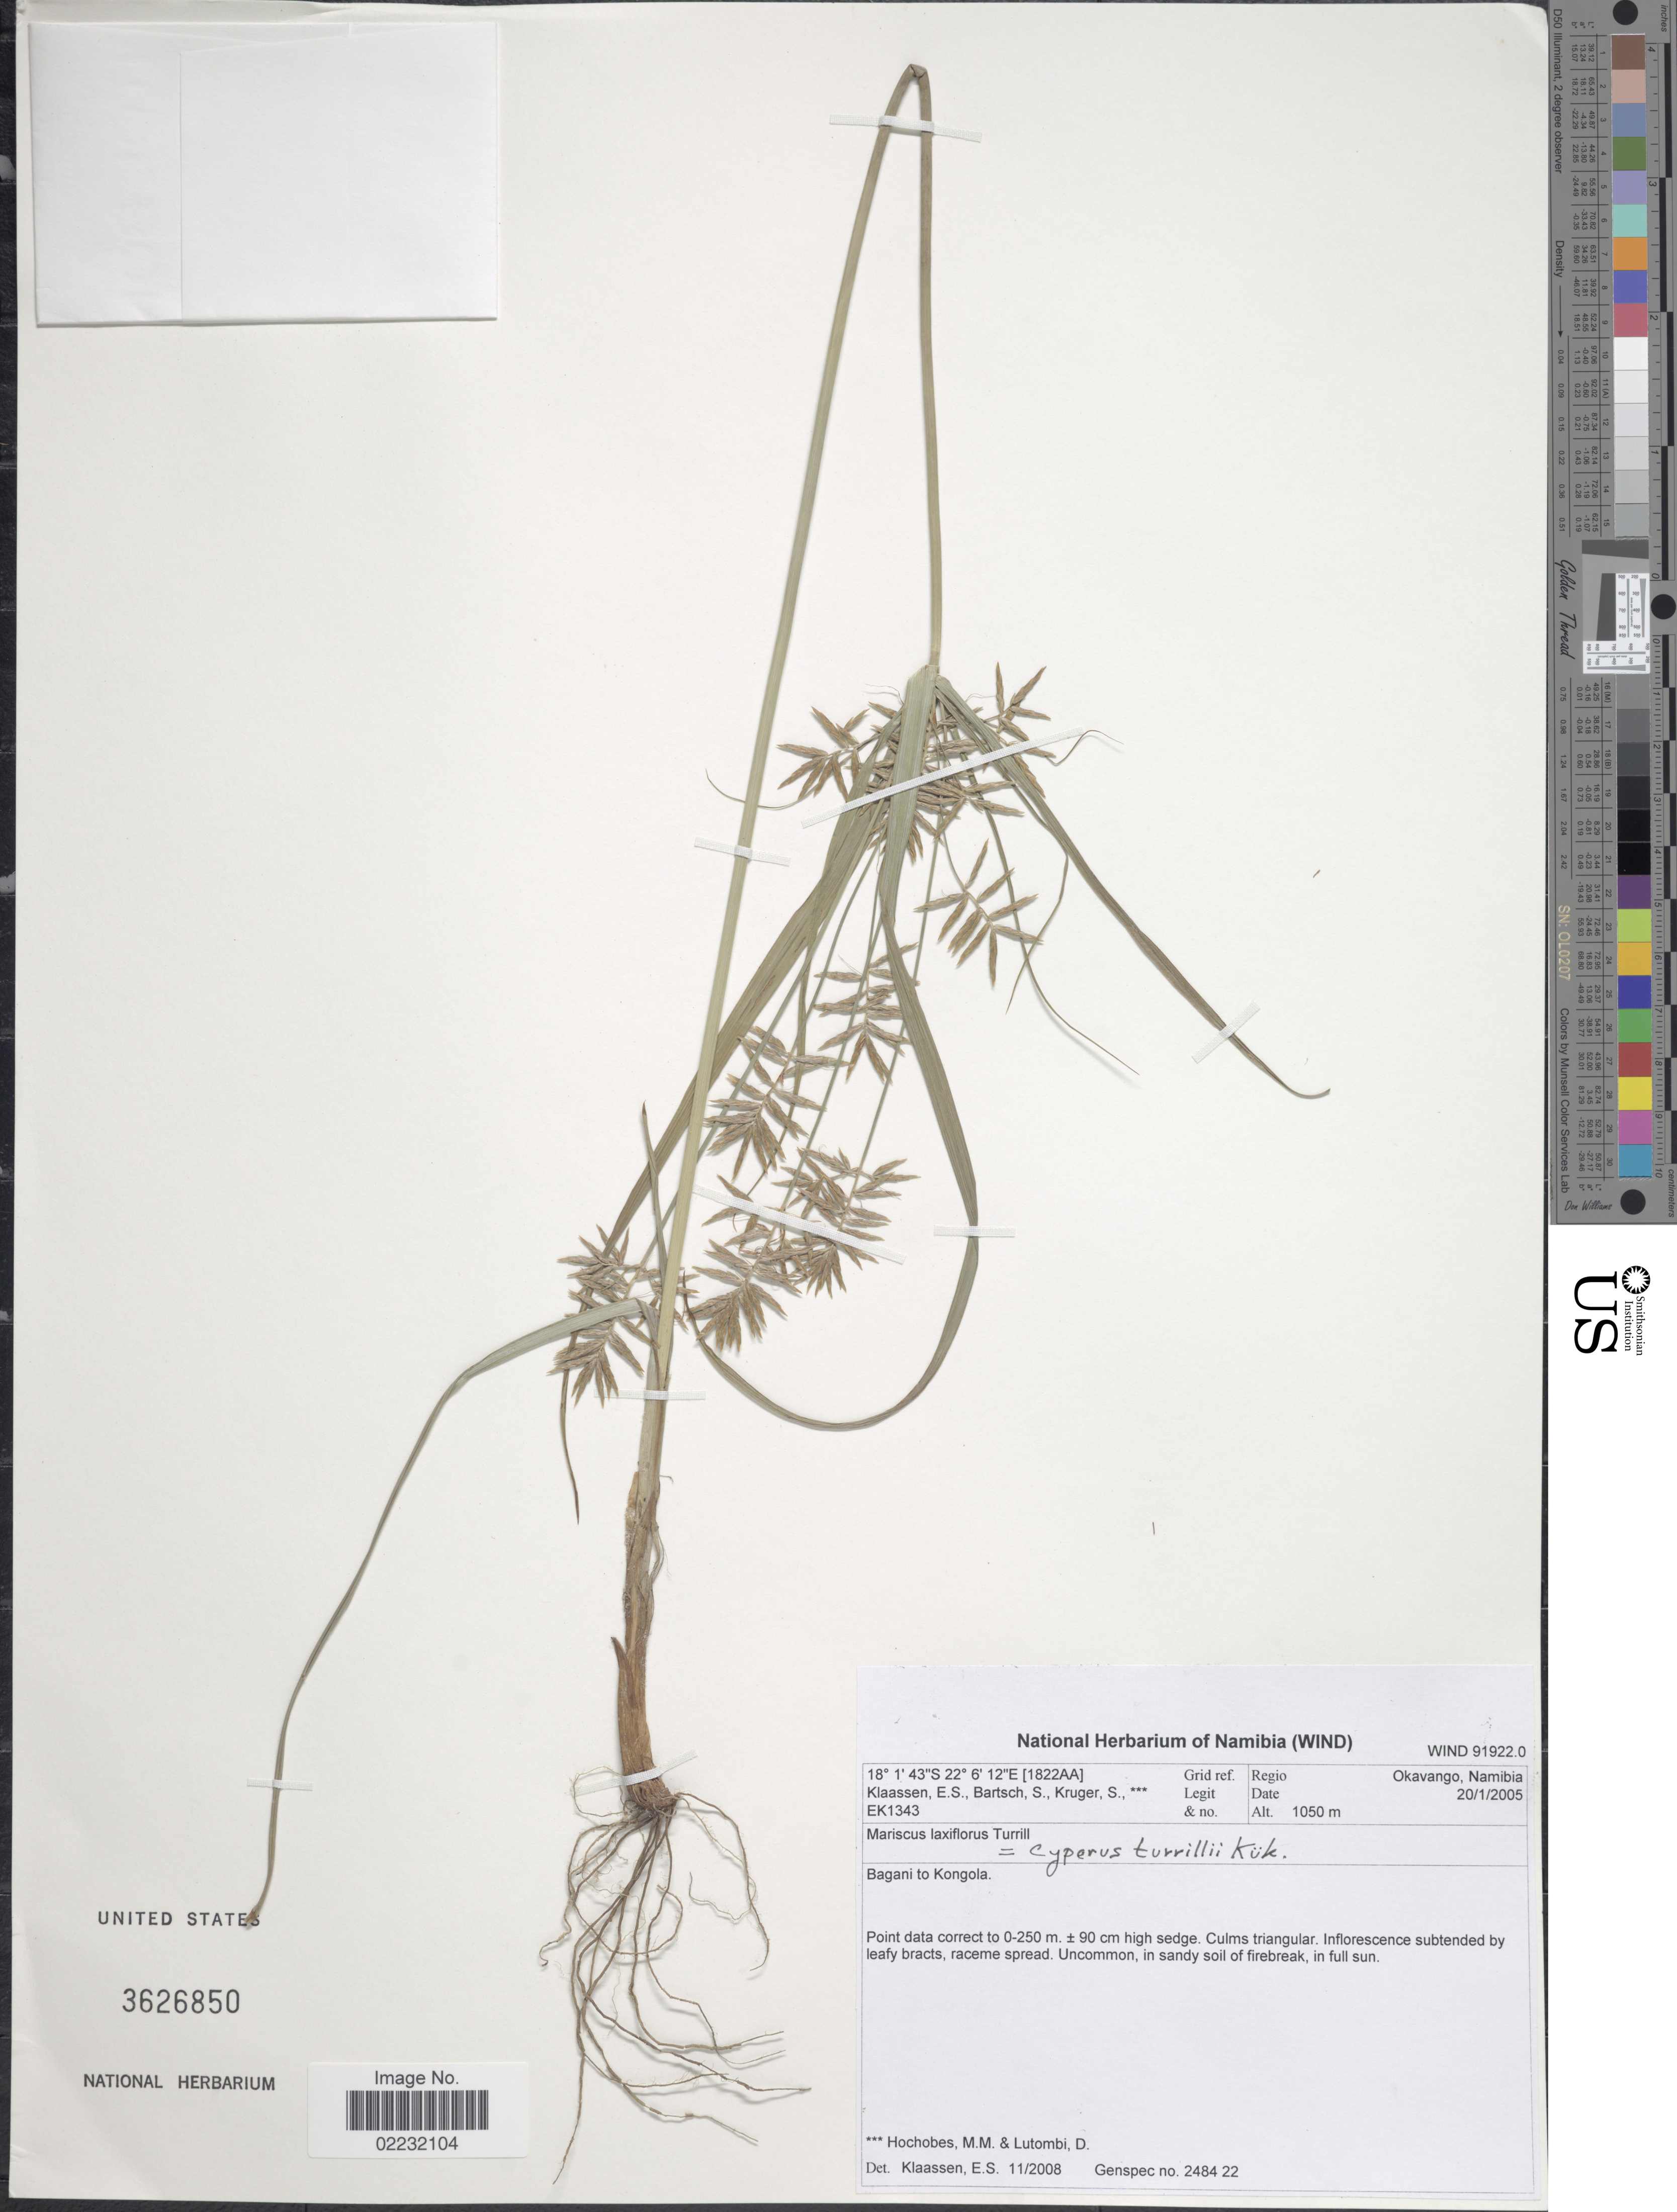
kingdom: Plantae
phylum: Tracheophyta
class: Liliopsida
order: Poales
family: Cyperaceae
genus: Cyperus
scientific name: Cyperus turrillii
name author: Kük.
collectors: E. S. Klaassen, S. Bartsch, S. Kruger, M. Hochobes & D. Lutombi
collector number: EK1343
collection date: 2005-01-20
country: Namibia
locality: Okavango, Bagani to Kongola. Grid Ref. 1822AA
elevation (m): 1050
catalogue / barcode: US 3626850